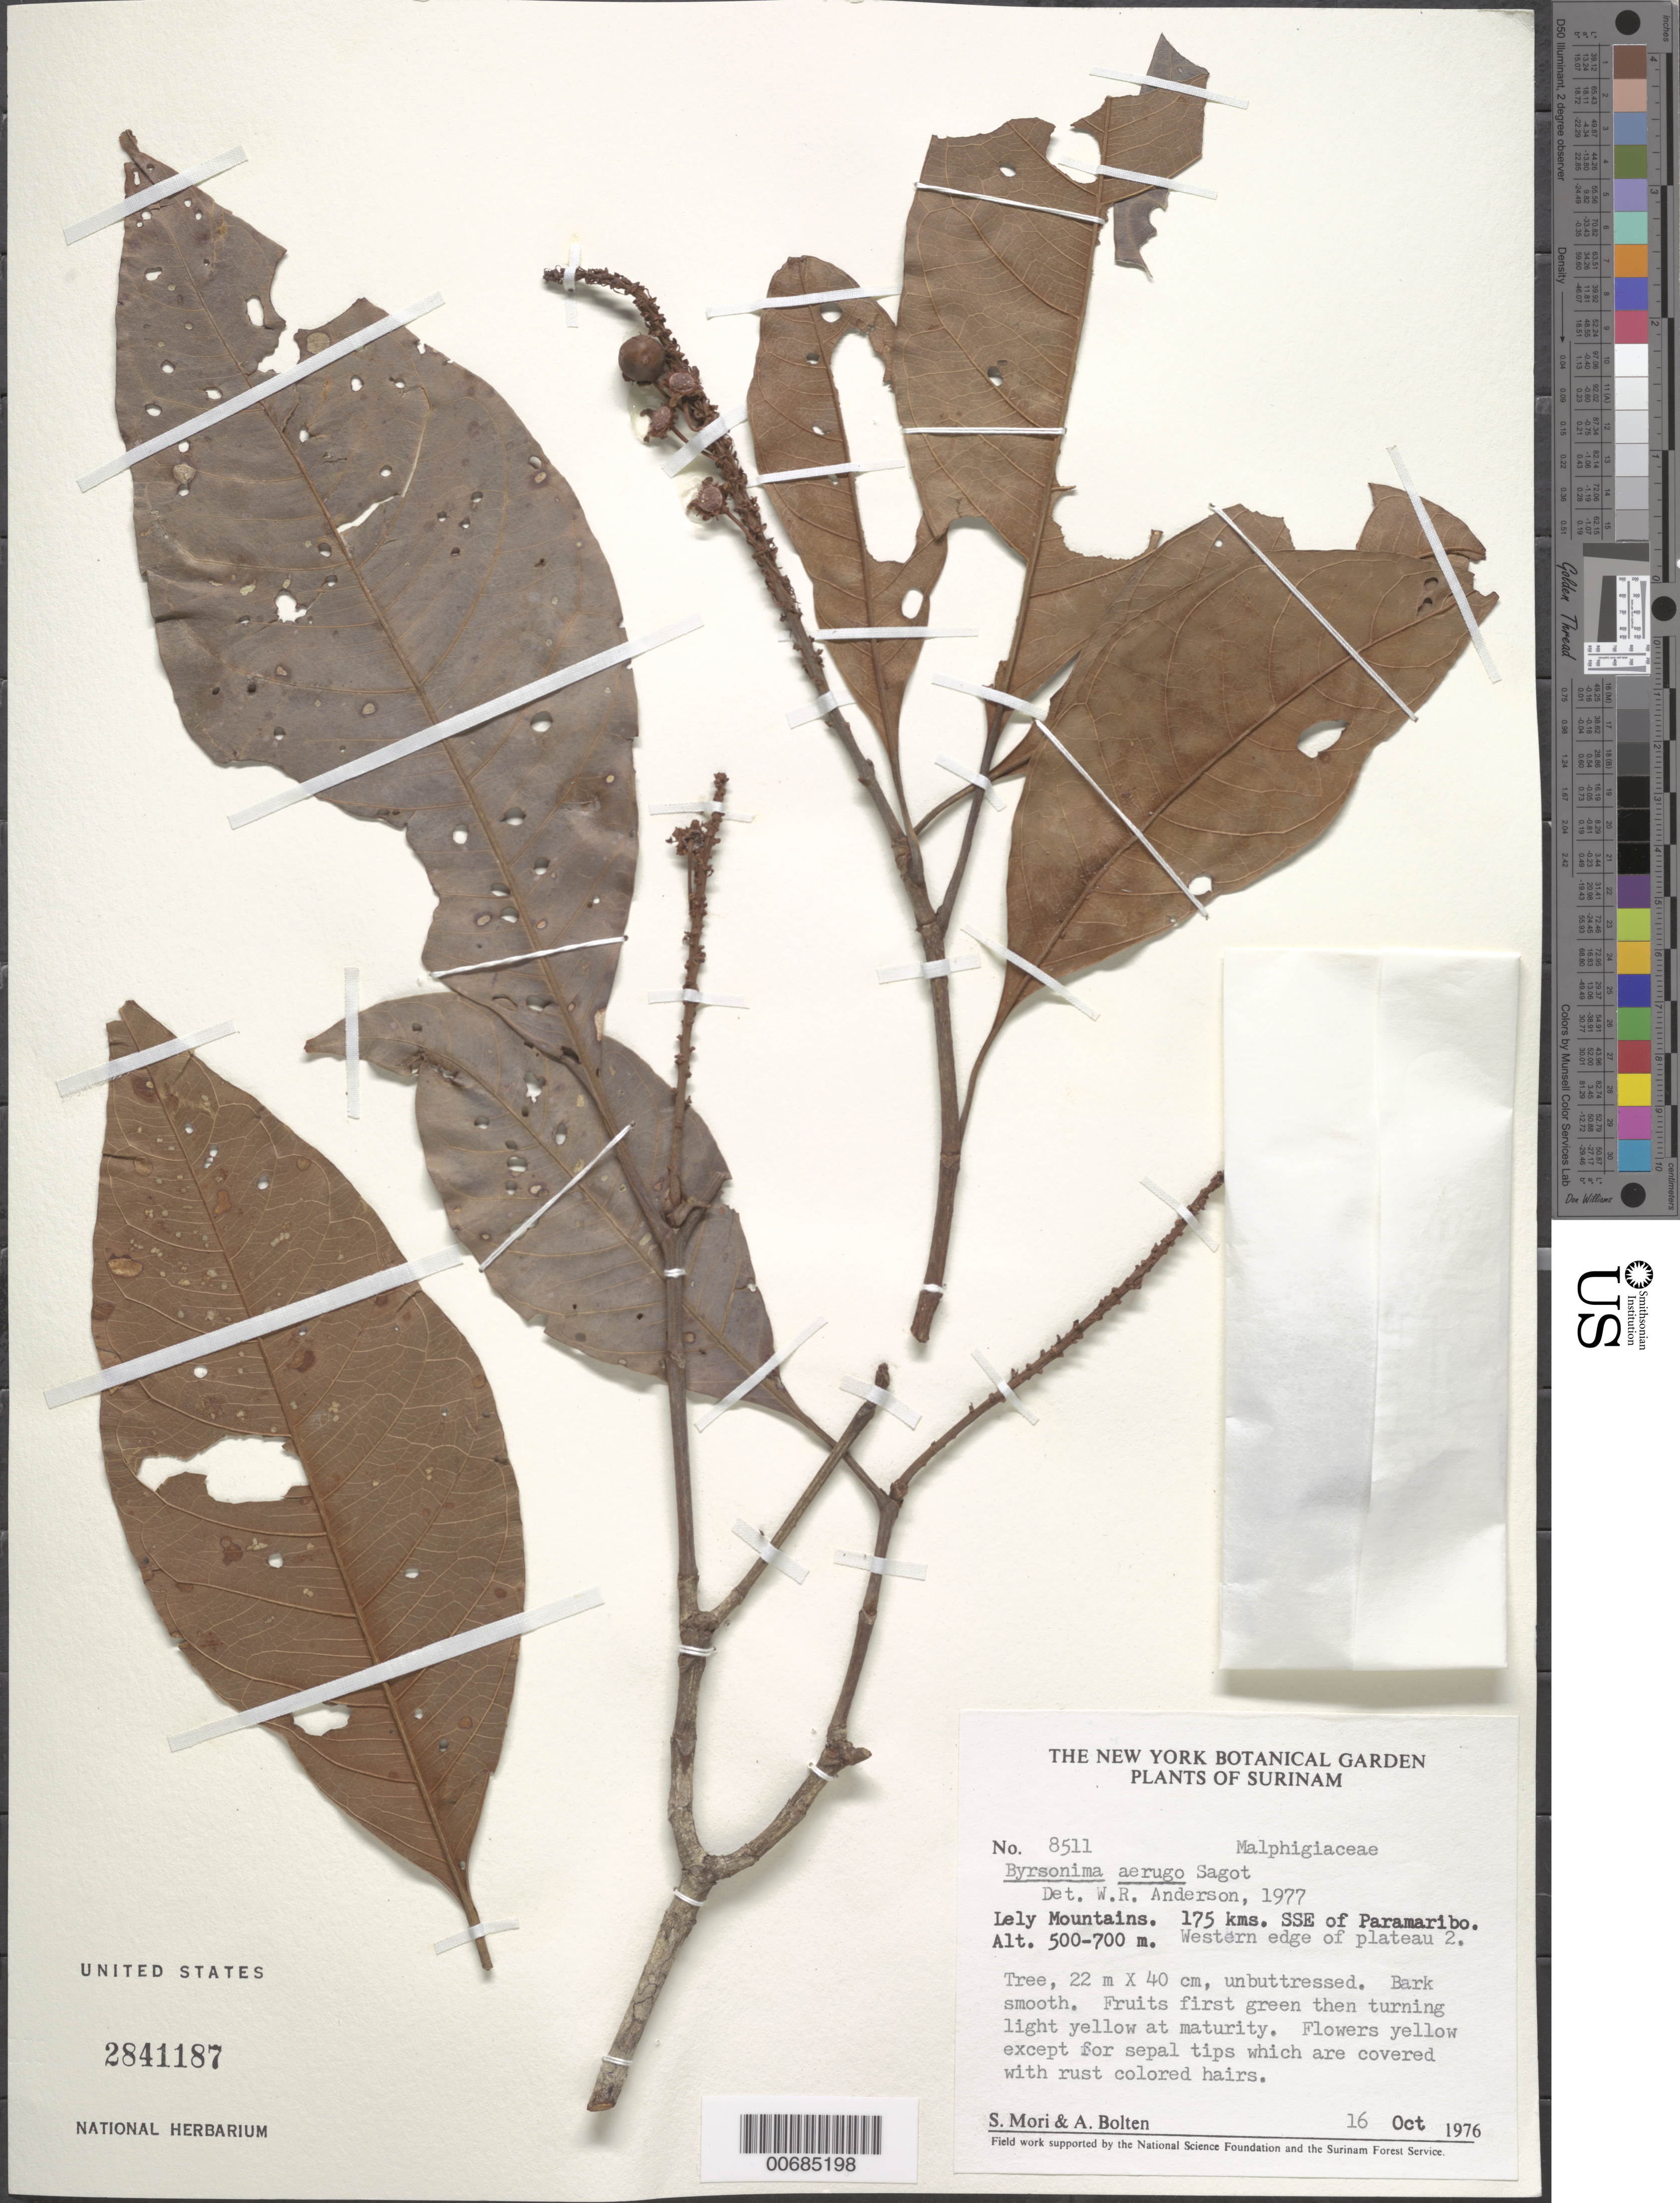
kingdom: Plantae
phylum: Tracheophyta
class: Magnoliopsida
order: Malpighiales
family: Malpighiaceae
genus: Byrsonima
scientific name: Byrsonima aerugo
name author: Sagot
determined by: Anderson, W. R., (MICH), University of Michigan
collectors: S. Mori & A. Bolten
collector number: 8511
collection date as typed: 16-Oct-76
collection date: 1976-10-16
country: Suriname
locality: Lely Mts., 175 km SSE of Paramaribo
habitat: Plateau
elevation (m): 500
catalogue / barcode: US 2841187